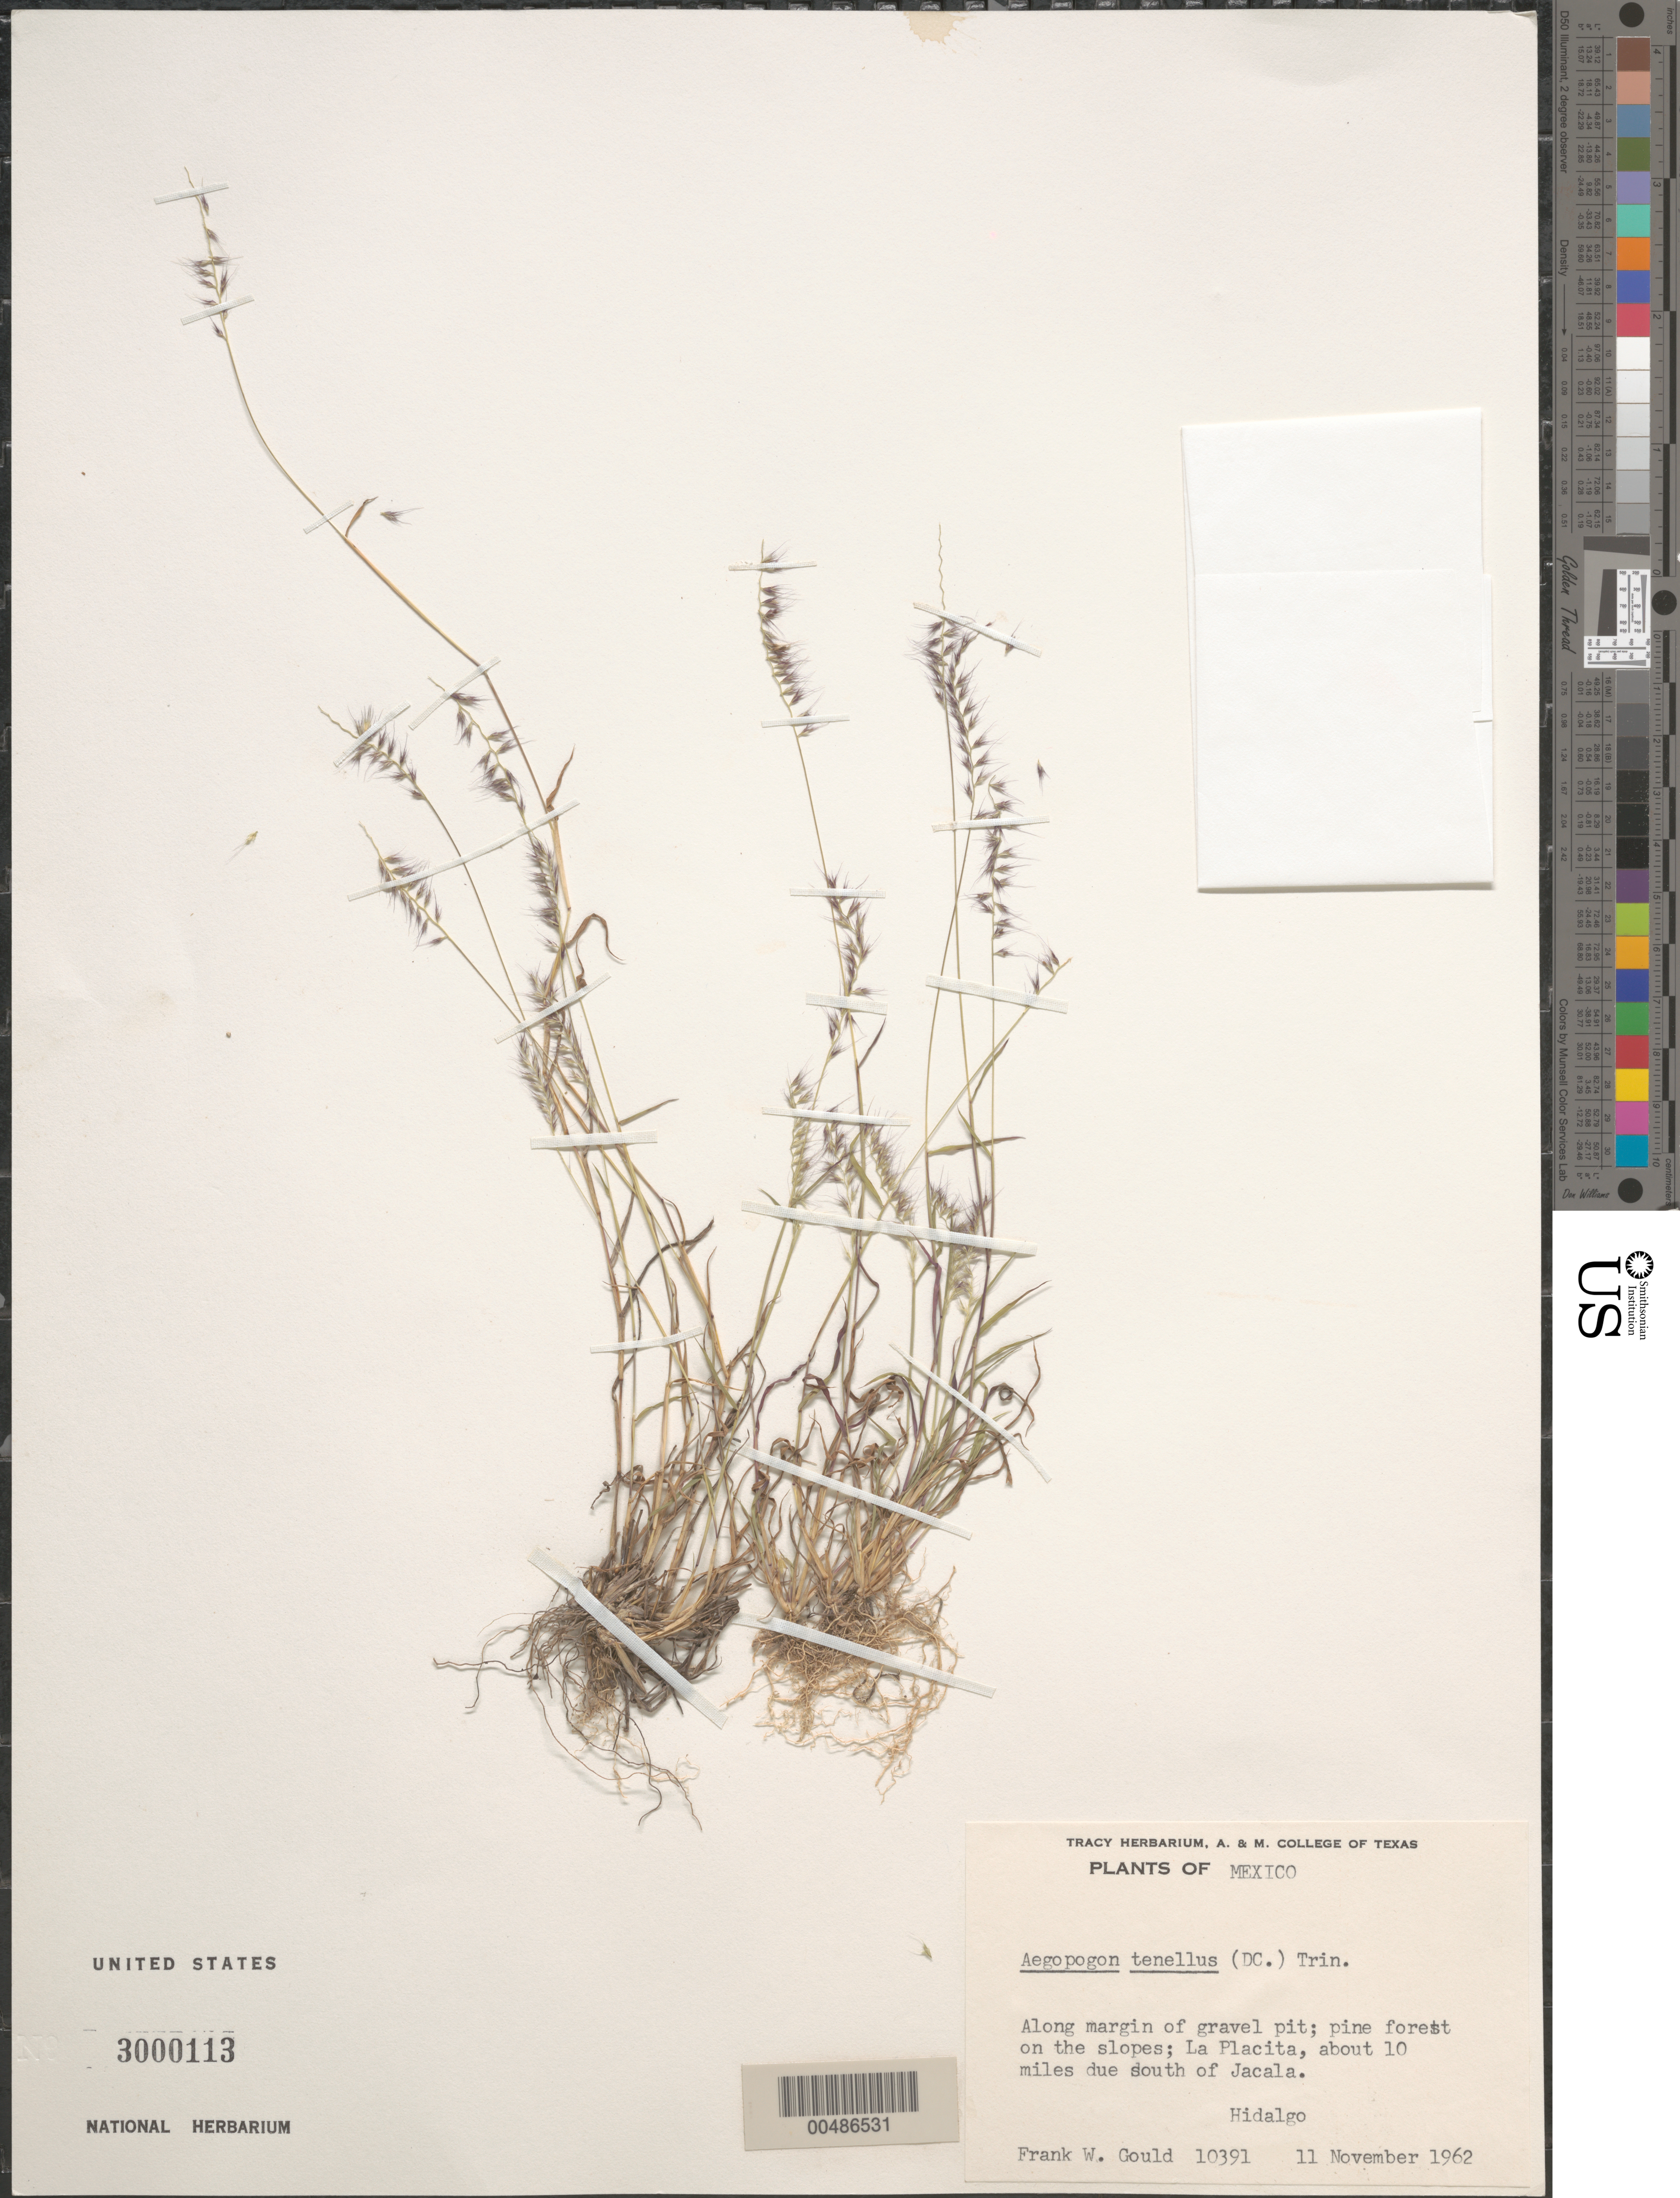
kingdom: Plantae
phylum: Tracheophyta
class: Liliopsida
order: Poales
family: Poaceae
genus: Aegopogon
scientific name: Aegopogon tenellus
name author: (DC.) Trin.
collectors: F. W. Gould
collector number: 10391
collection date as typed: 11 Nov 1962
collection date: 1962-11-11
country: Mexico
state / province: Hidalgo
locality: La Placita, about 10 mi due S of Jacala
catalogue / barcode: US 3000113